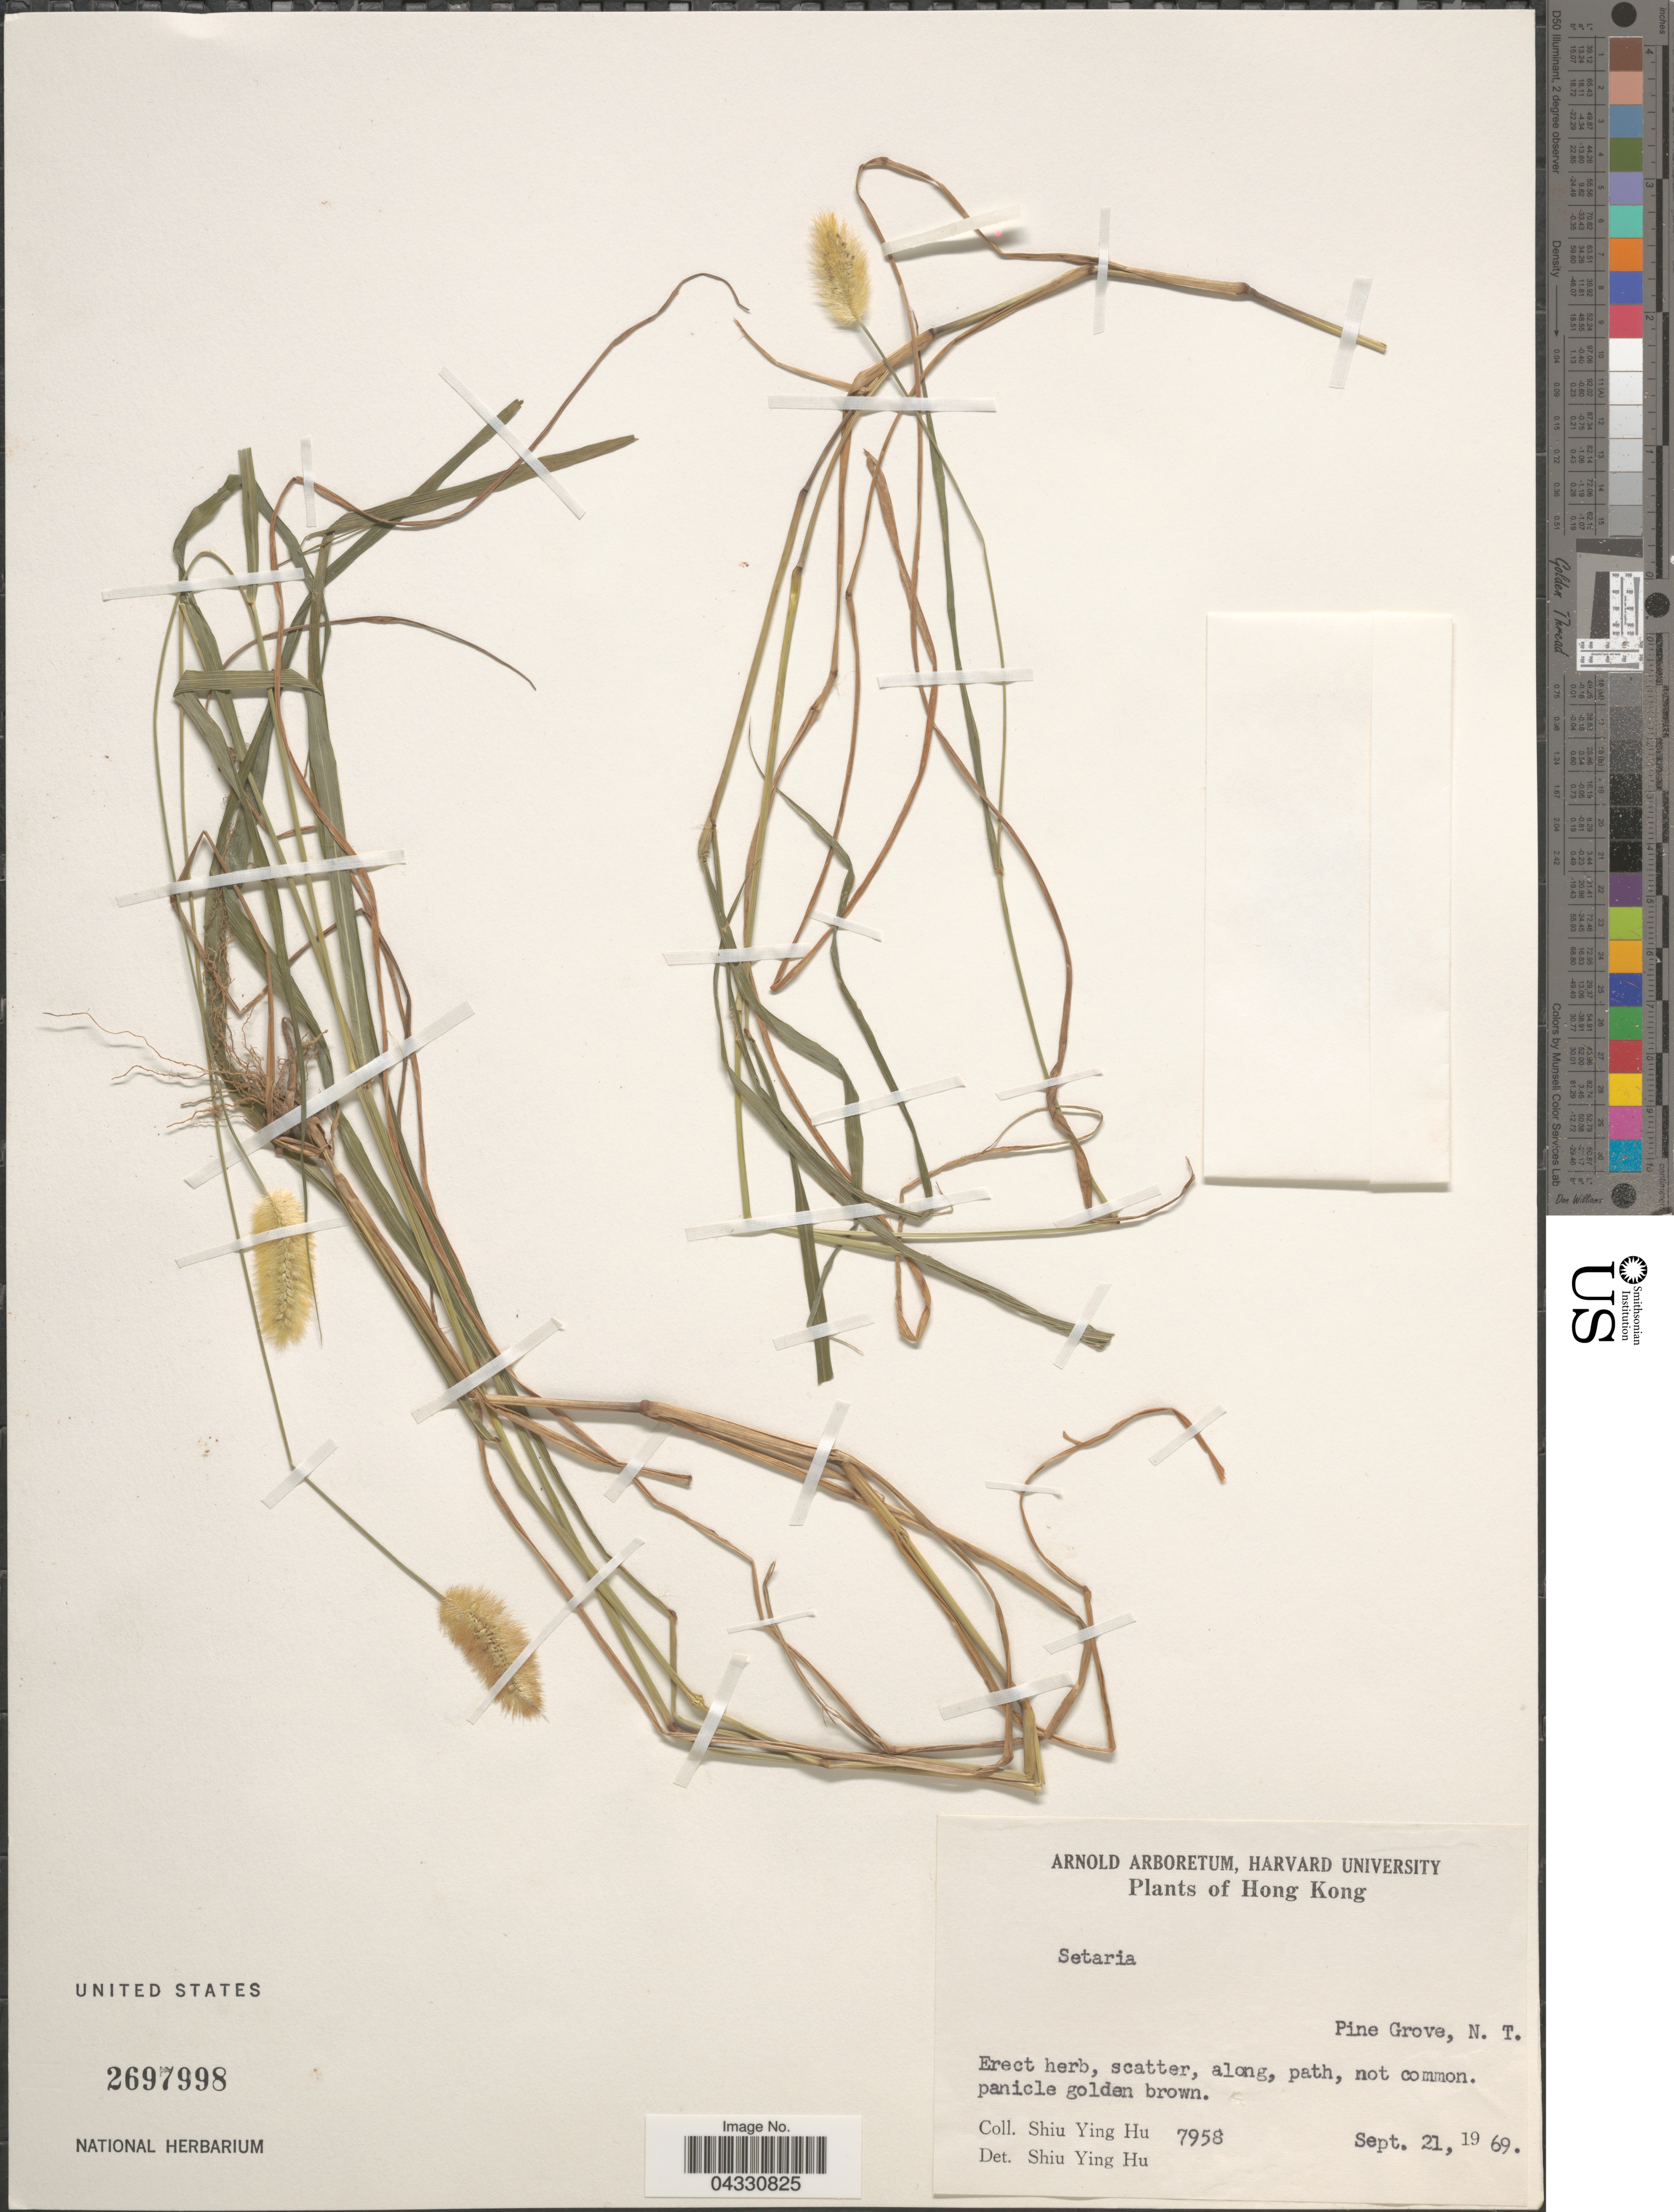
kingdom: Plantae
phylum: Tracheophyta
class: Liliopsida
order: Poales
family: Poaceae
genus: Setaria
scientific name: Setaria sp.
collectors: S. Y. Hu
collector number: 7958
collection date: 1969-09-21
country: China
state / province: Hong Kong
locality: Pine Grove, N. T.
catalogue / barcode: US 2697998